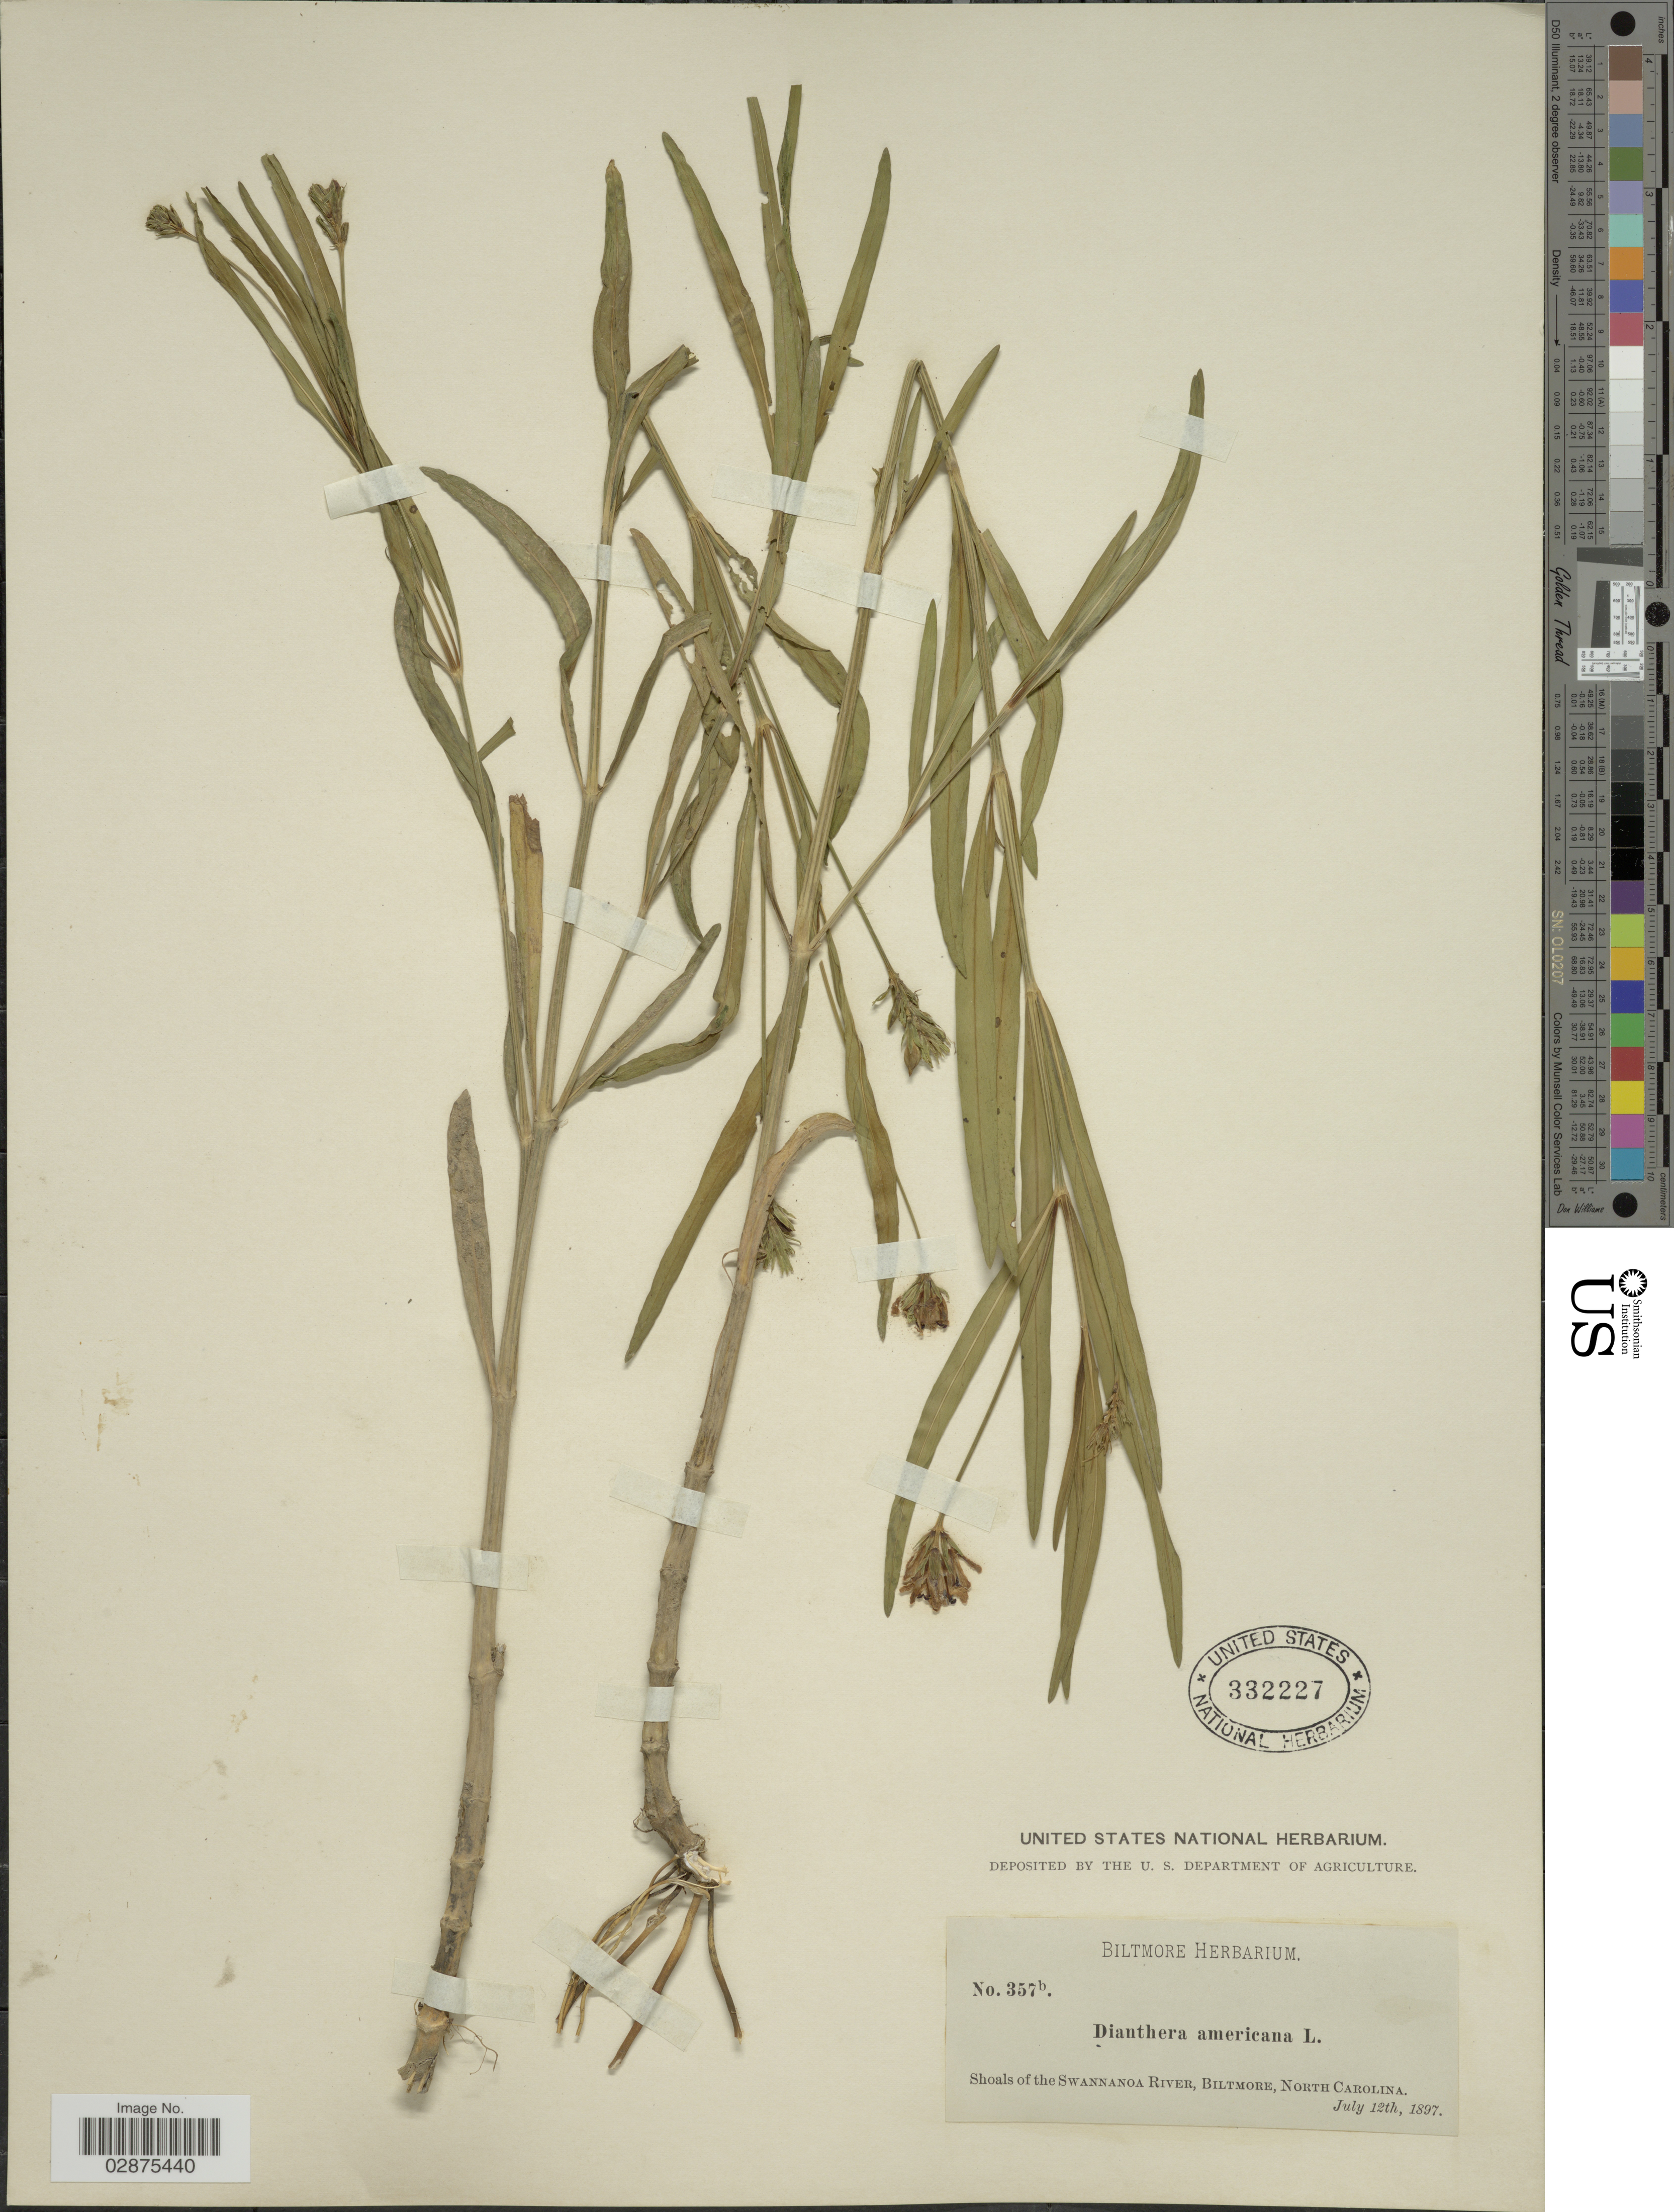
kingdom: Plantae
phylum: Tracheophyta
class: Magnoliopsida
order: Lamiales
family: Acanthaceae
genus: Justicia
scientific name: Justicia americana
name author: (L.) Vahl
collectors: ex herb. Biltmore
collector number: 357b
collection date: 1897-07-12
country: United States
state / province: North Carolina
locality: Shoals of the Swannanoa River, Biltmore.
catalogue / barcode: US 332227